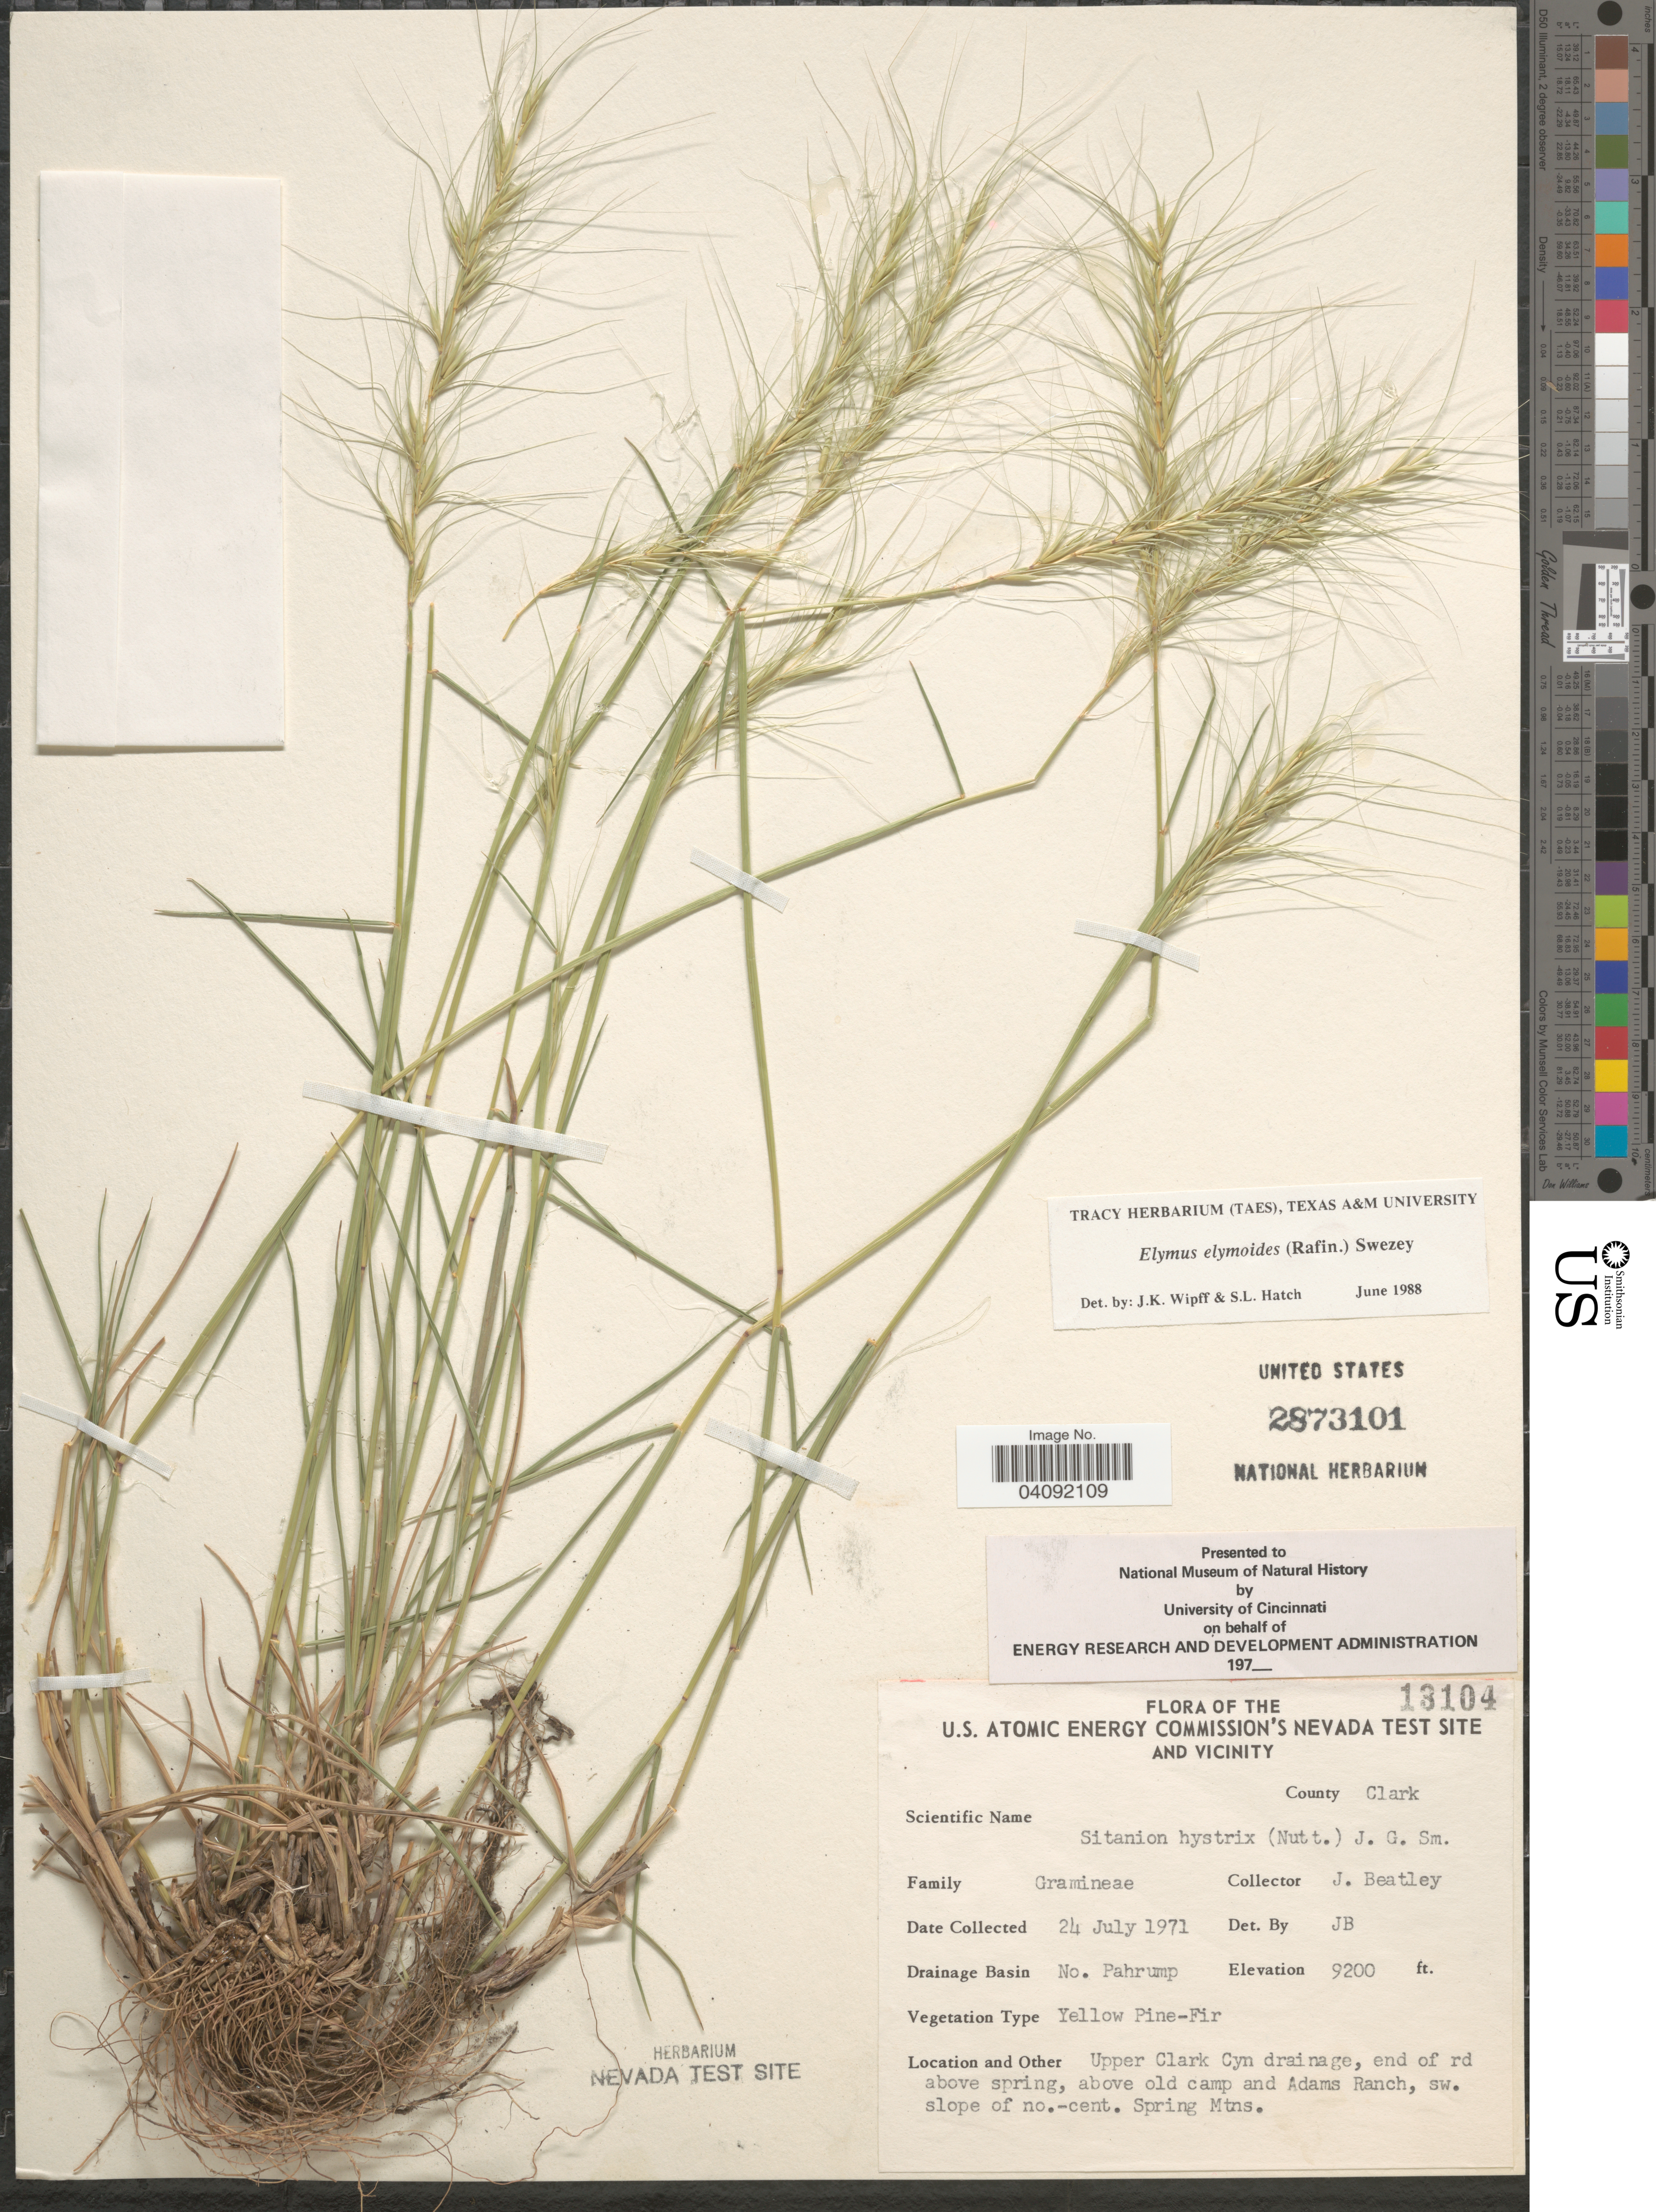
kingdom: Plantae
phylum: Tracheophyta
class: Liliopsida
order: Poales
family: Poaceae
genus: Elymus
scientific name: Elymus elymoides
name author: (Raf.) Swezey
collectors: J. C. Beatley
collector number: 13104*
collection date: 1971-07-24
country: United States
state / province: Nevada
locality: The U.S. Atomic Energy Commission's Nevada Test Site and Vicinity. County Clark. Drainage Basin No. Pahrump. Upper Clark Cyn drainage, end of rd above spring, above old camp and Adams Ranch, sw. slope of no.-cent. Spring Mtns.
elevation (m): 2804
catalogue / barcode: US 2873101